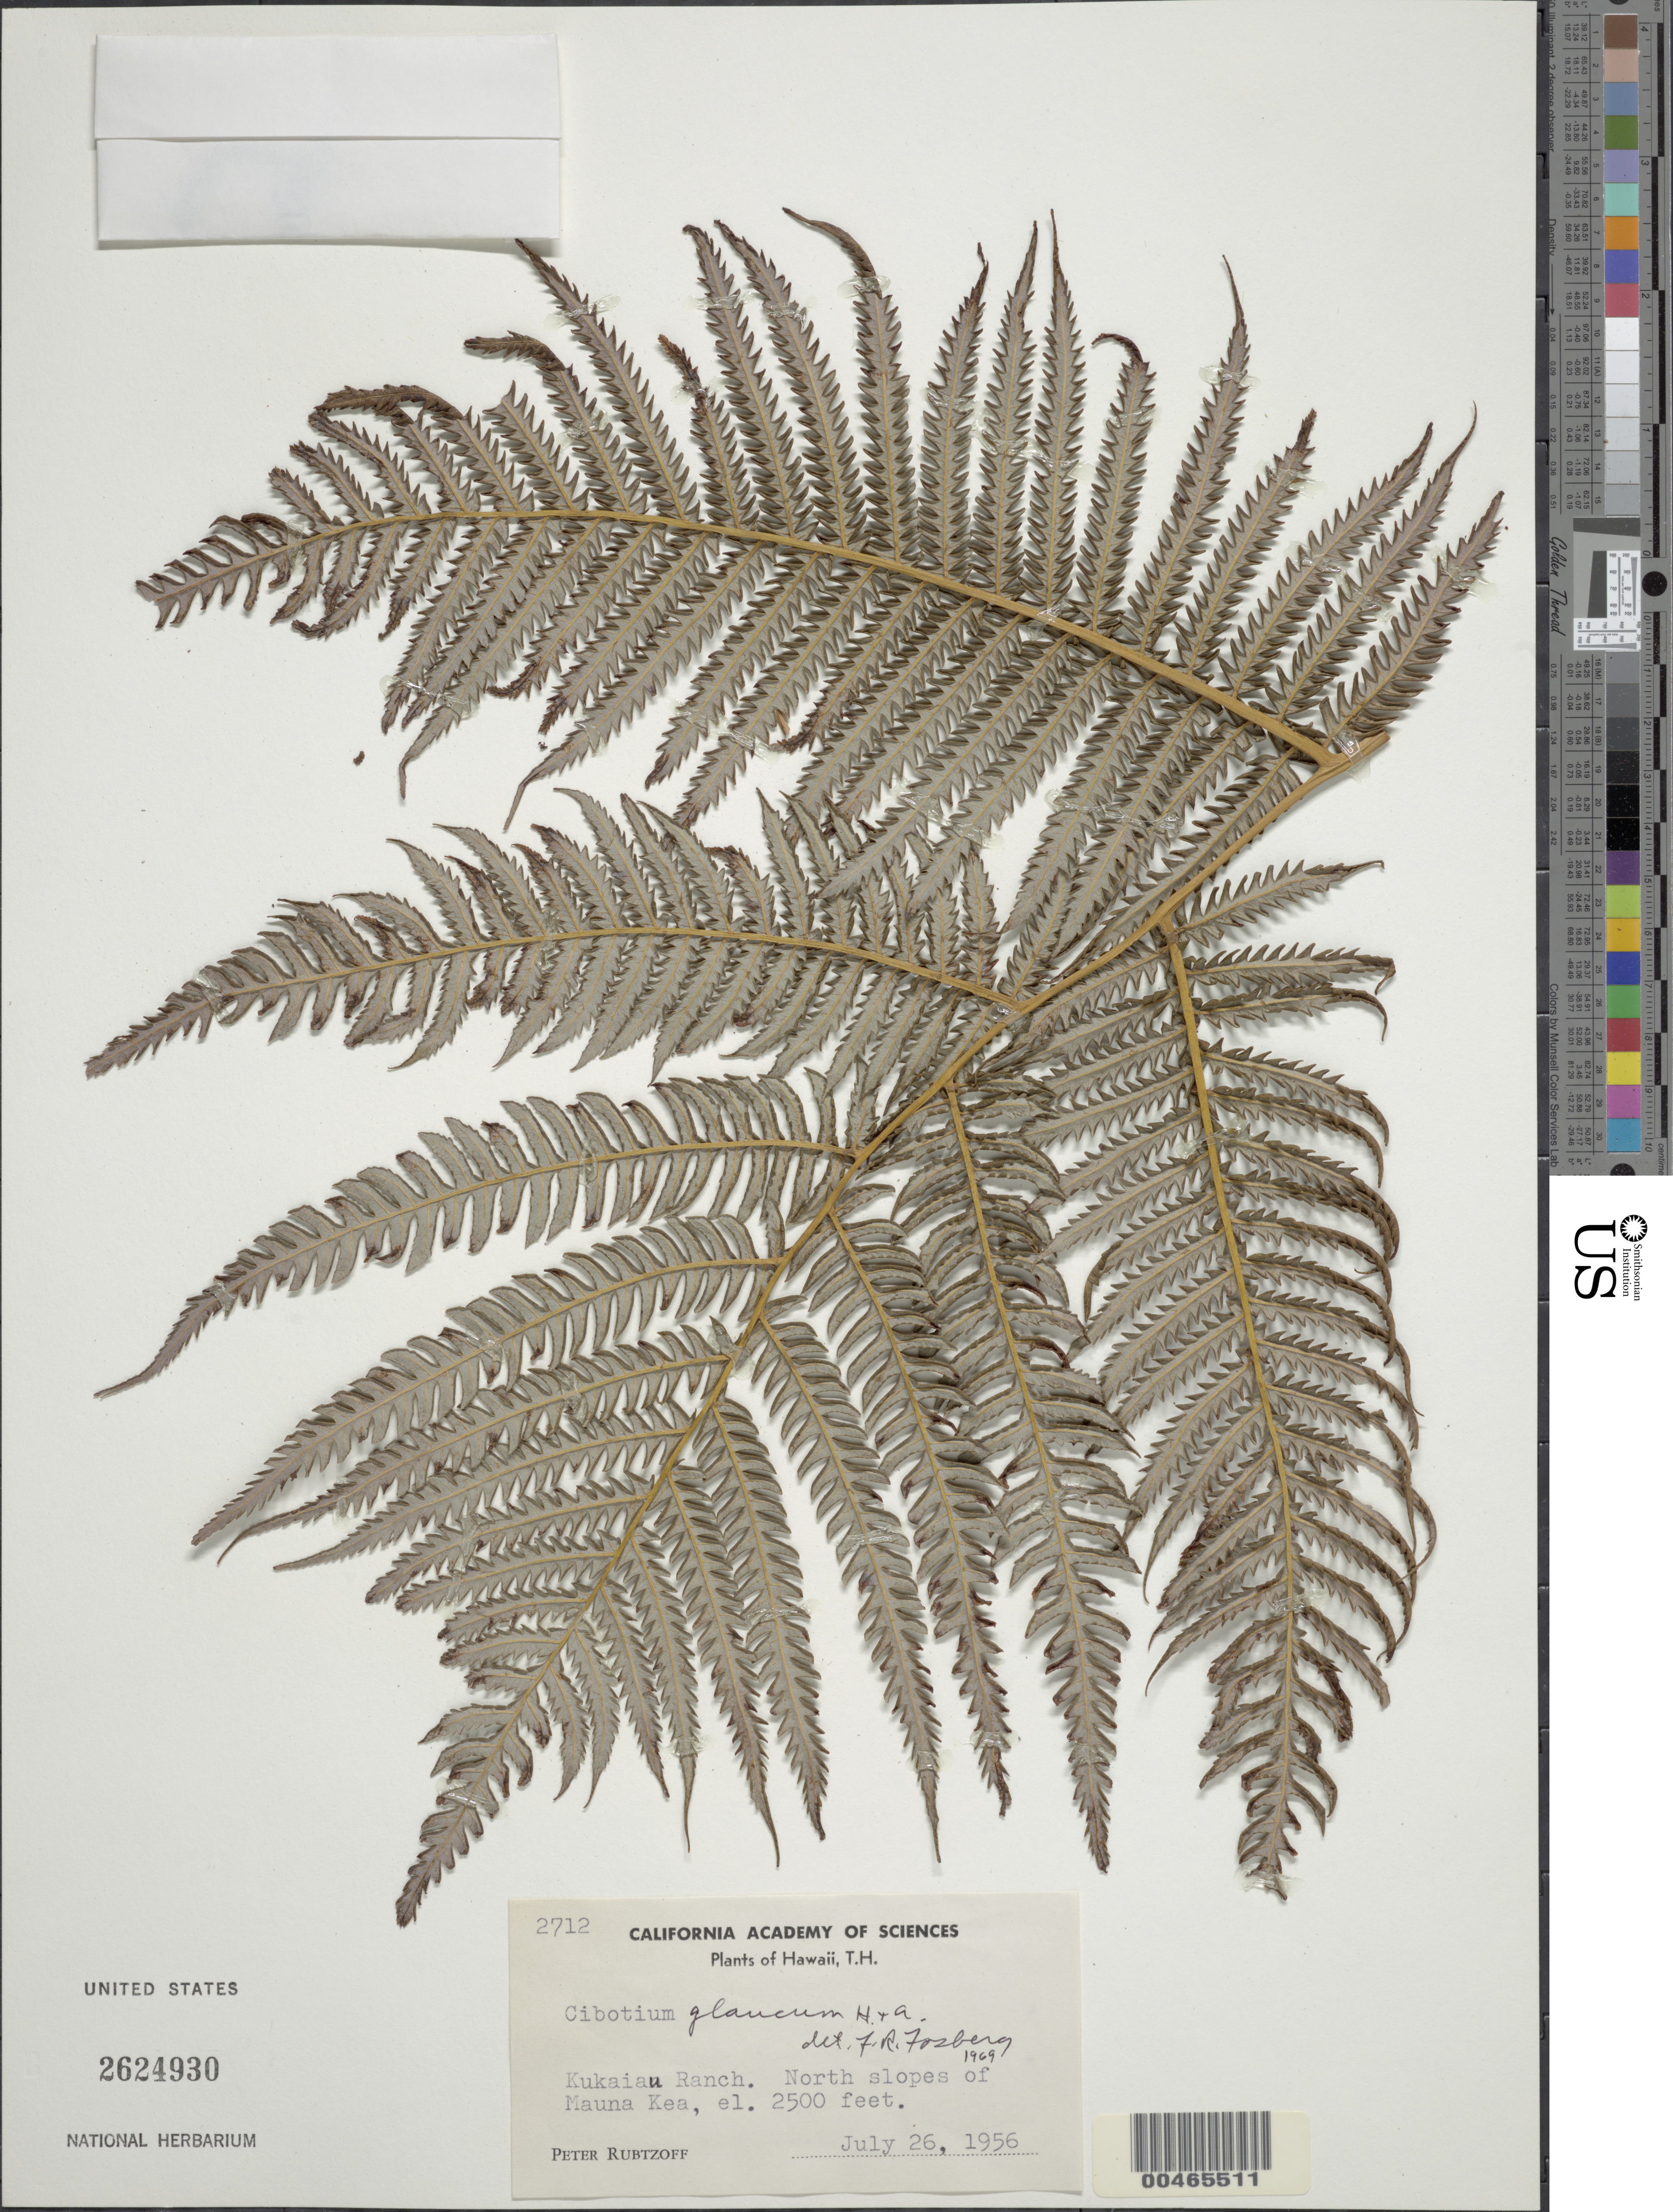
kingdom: Plantae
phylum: Tracheophyta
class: Polypodiopsida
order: Cyatheales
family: Cibotiaceae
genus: Cibotium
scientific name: Cibotium glaucum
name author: (Sm.) Hook. & Arn.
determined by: Fosberg, F. R.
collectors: P. Rubtzoff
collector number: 2712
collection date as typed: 26 Jul 1956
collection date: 1956-07-26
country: United States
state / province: Hawaii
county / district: Hawaii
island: Hawaii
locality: Kukaiau Ranch. N slopes of Mauna Kea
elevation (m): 762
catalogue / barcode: US 2624930